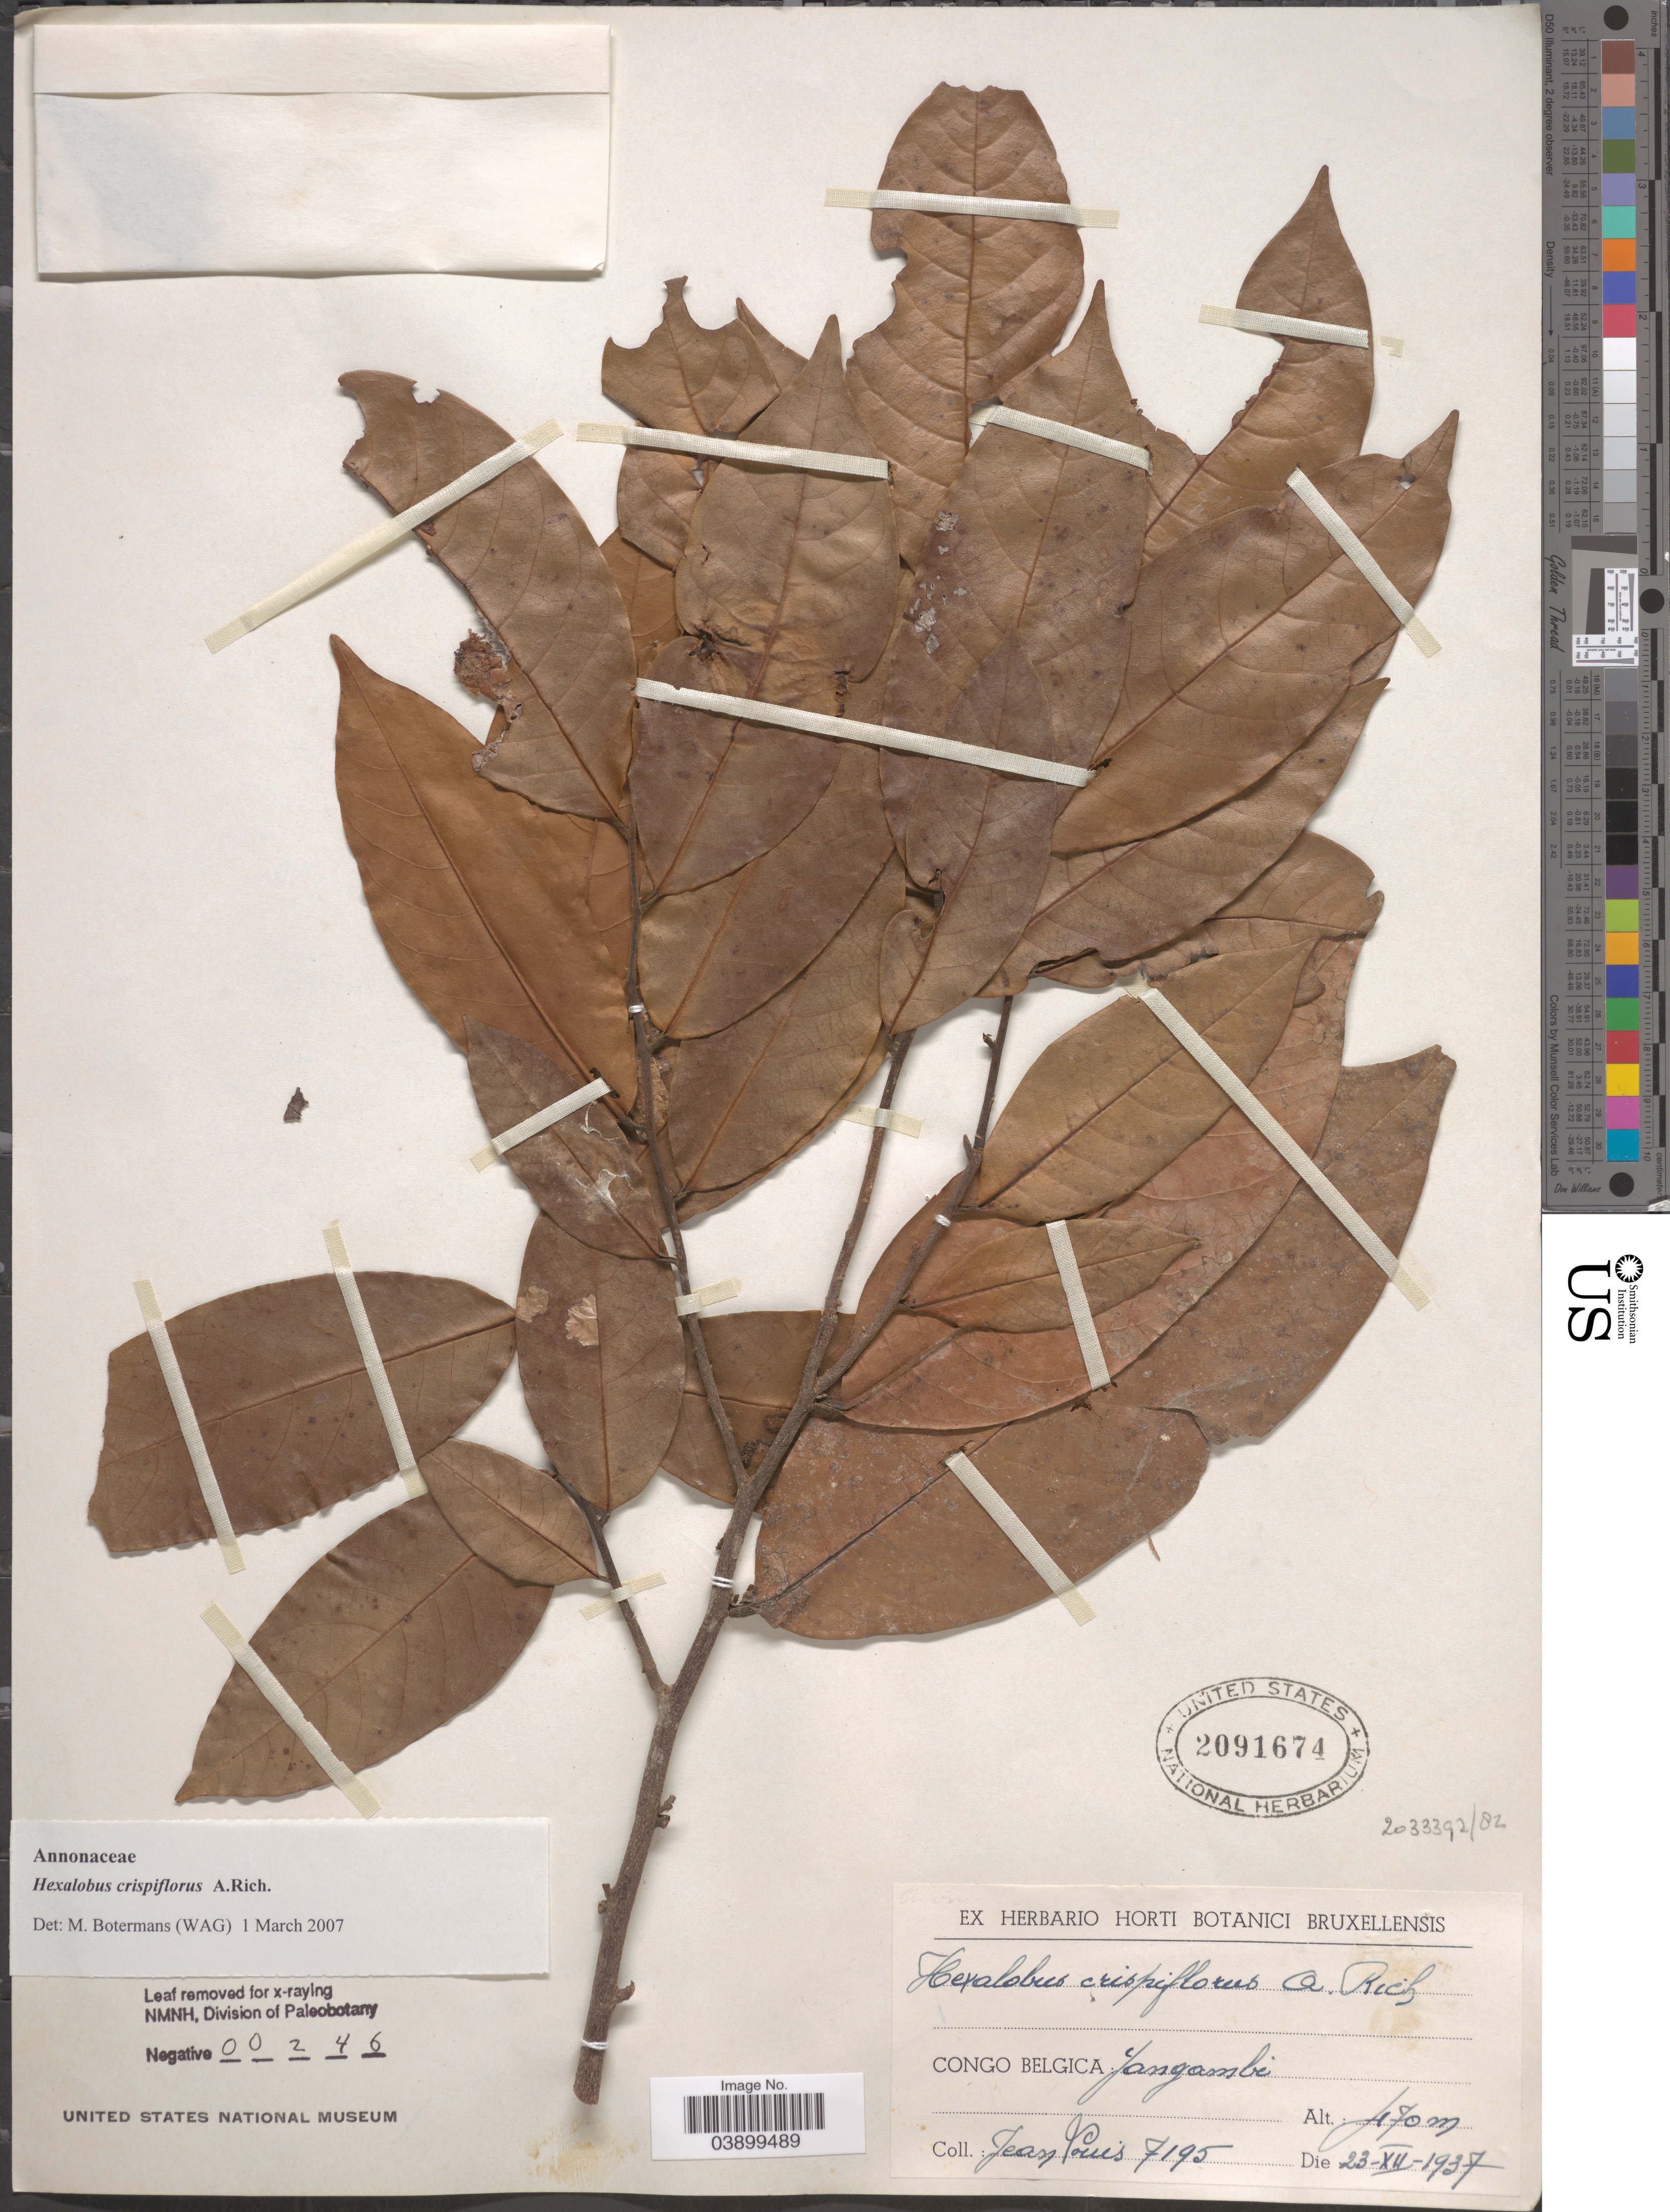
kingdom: Plantae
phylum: Tracheophyta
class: Magnoliopsida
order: Magnoliales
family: Annonaceae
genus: Hexalobus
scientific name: Hexalobus crispiflorus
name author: A. Rich.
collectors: J. Louis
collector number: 7195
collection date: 1937-12-23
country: Congo, Democratic Republic of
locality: Congo Belgica:Yangambi.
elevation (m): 470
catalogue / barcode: US 2091674